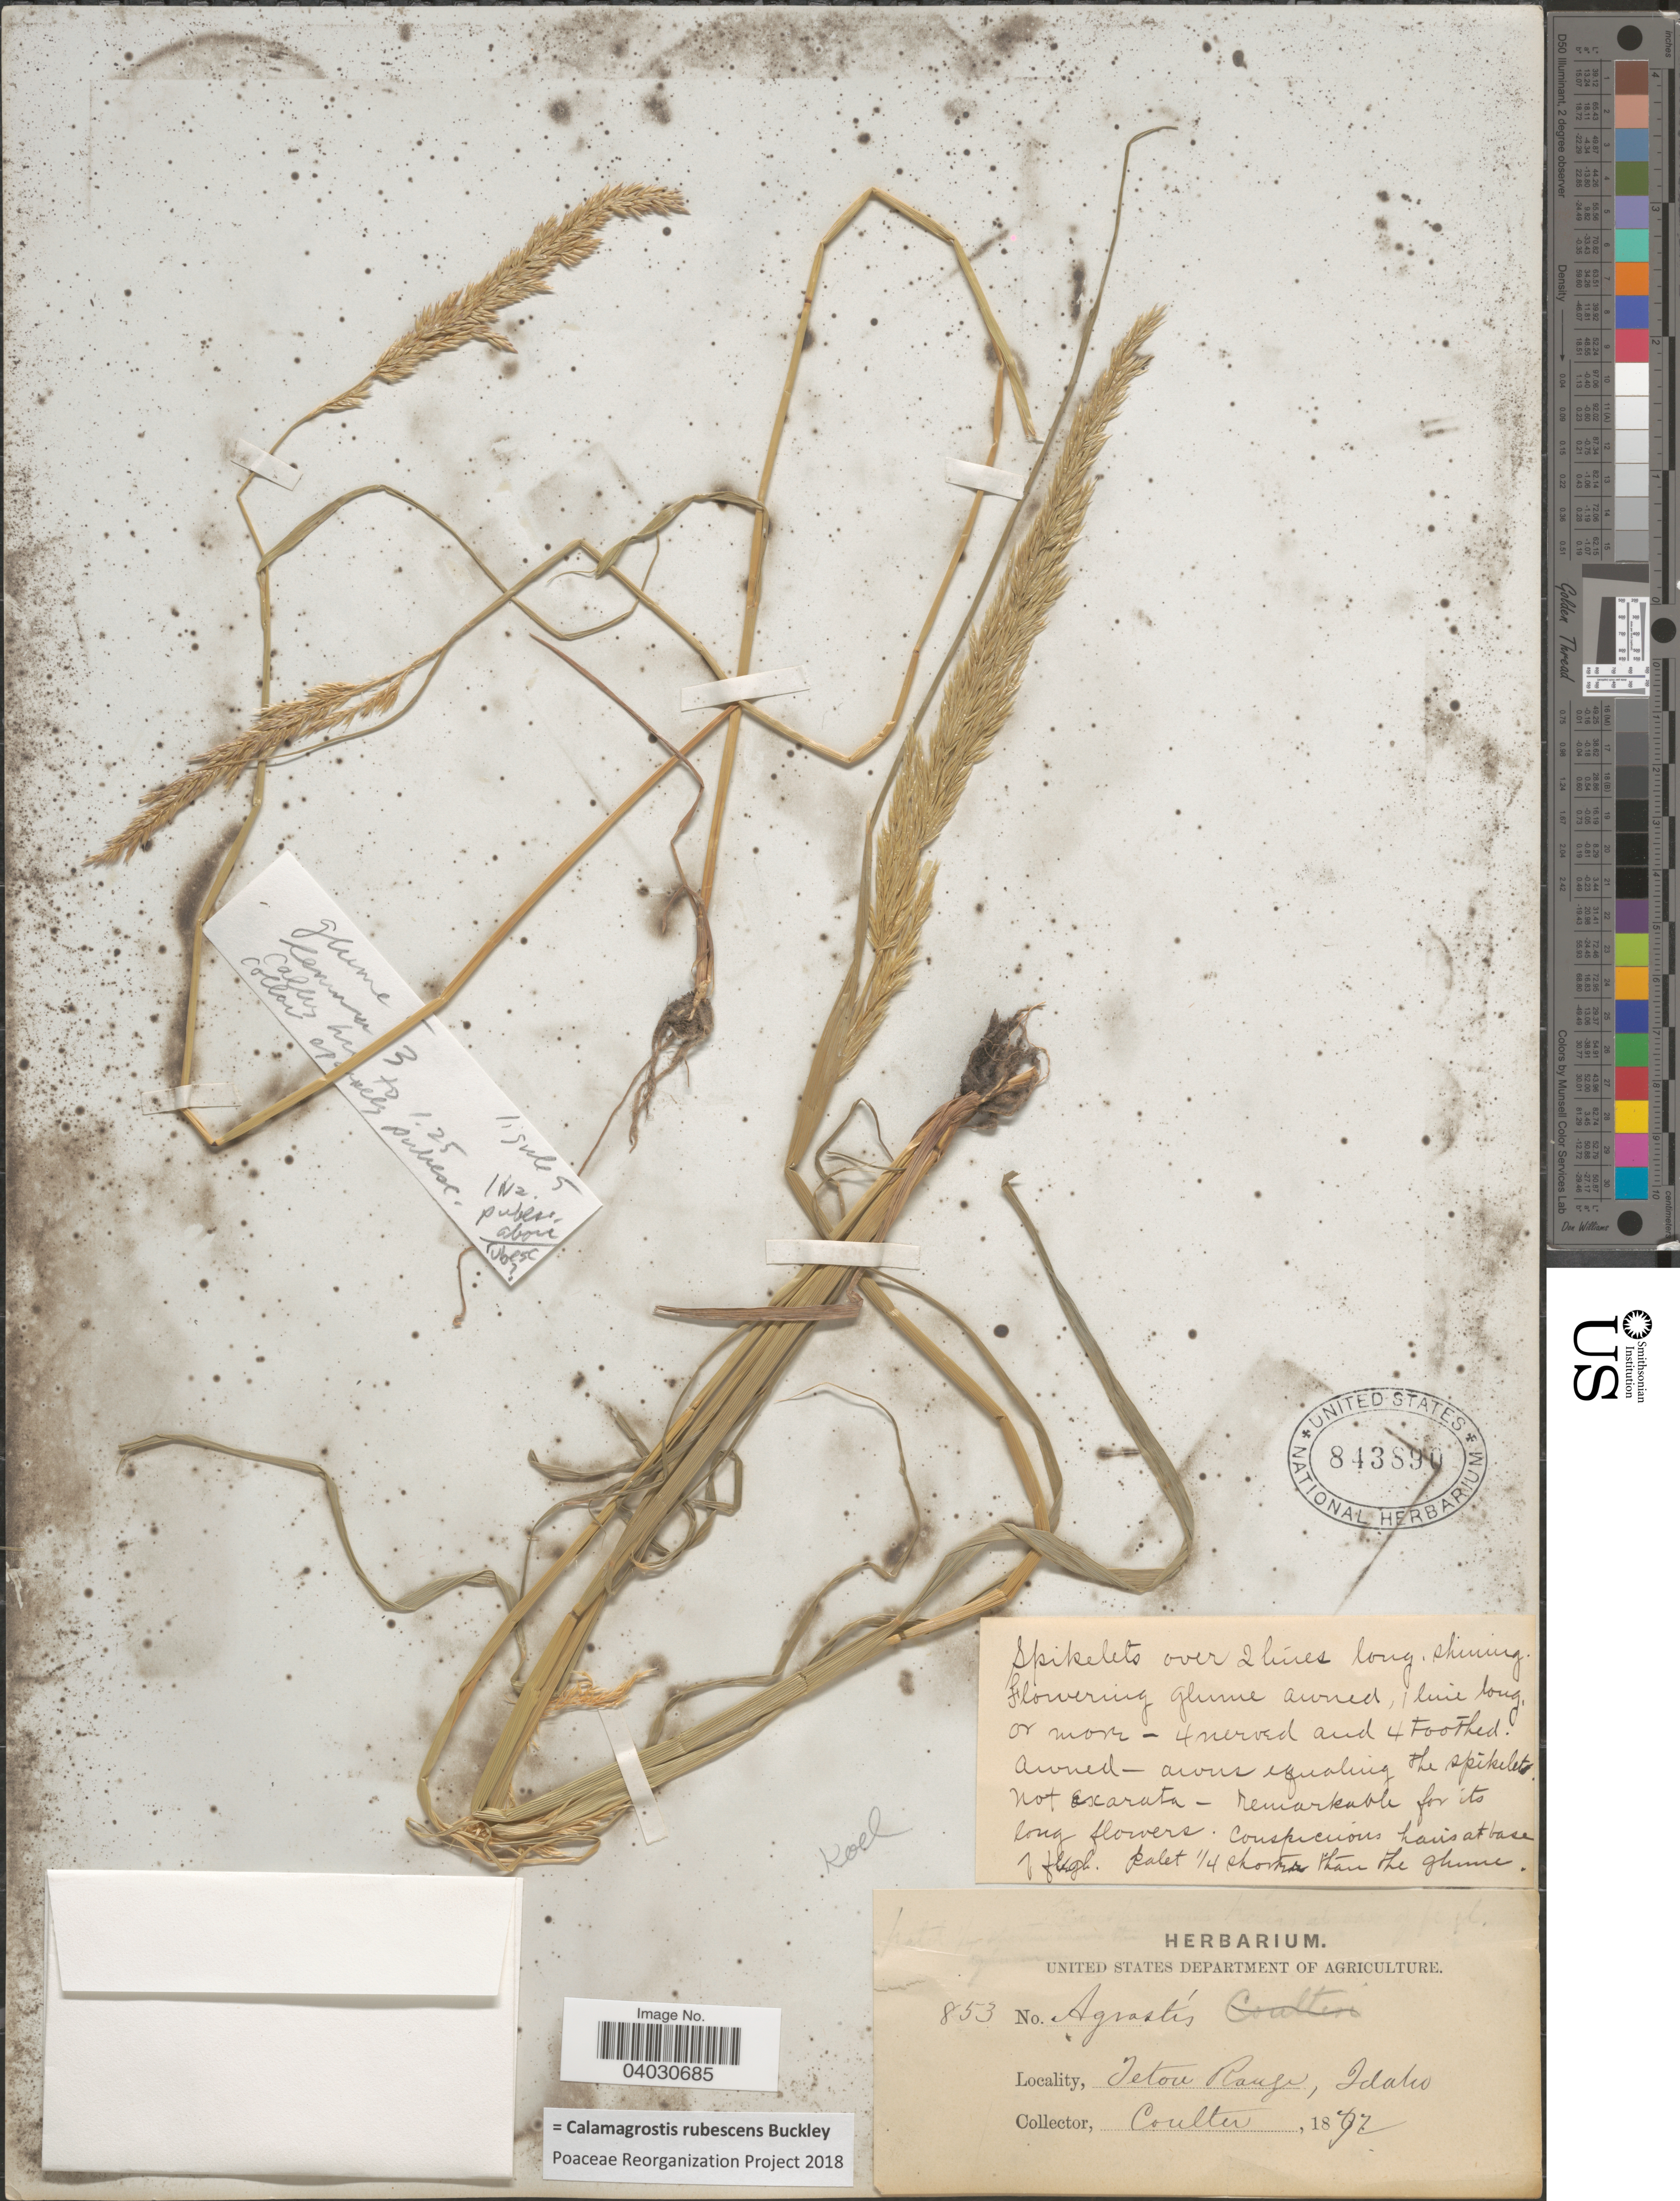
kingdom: Plantae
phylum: Tracheophyta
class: Liliopsida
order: Poales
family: Poaceae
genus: Calamagrostis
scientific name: Calamagrostis rubescens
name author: Buckley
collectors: Coulter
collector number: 853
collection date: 1872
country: United States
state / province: Idaho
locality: Teton Range.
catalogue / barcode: US 843890